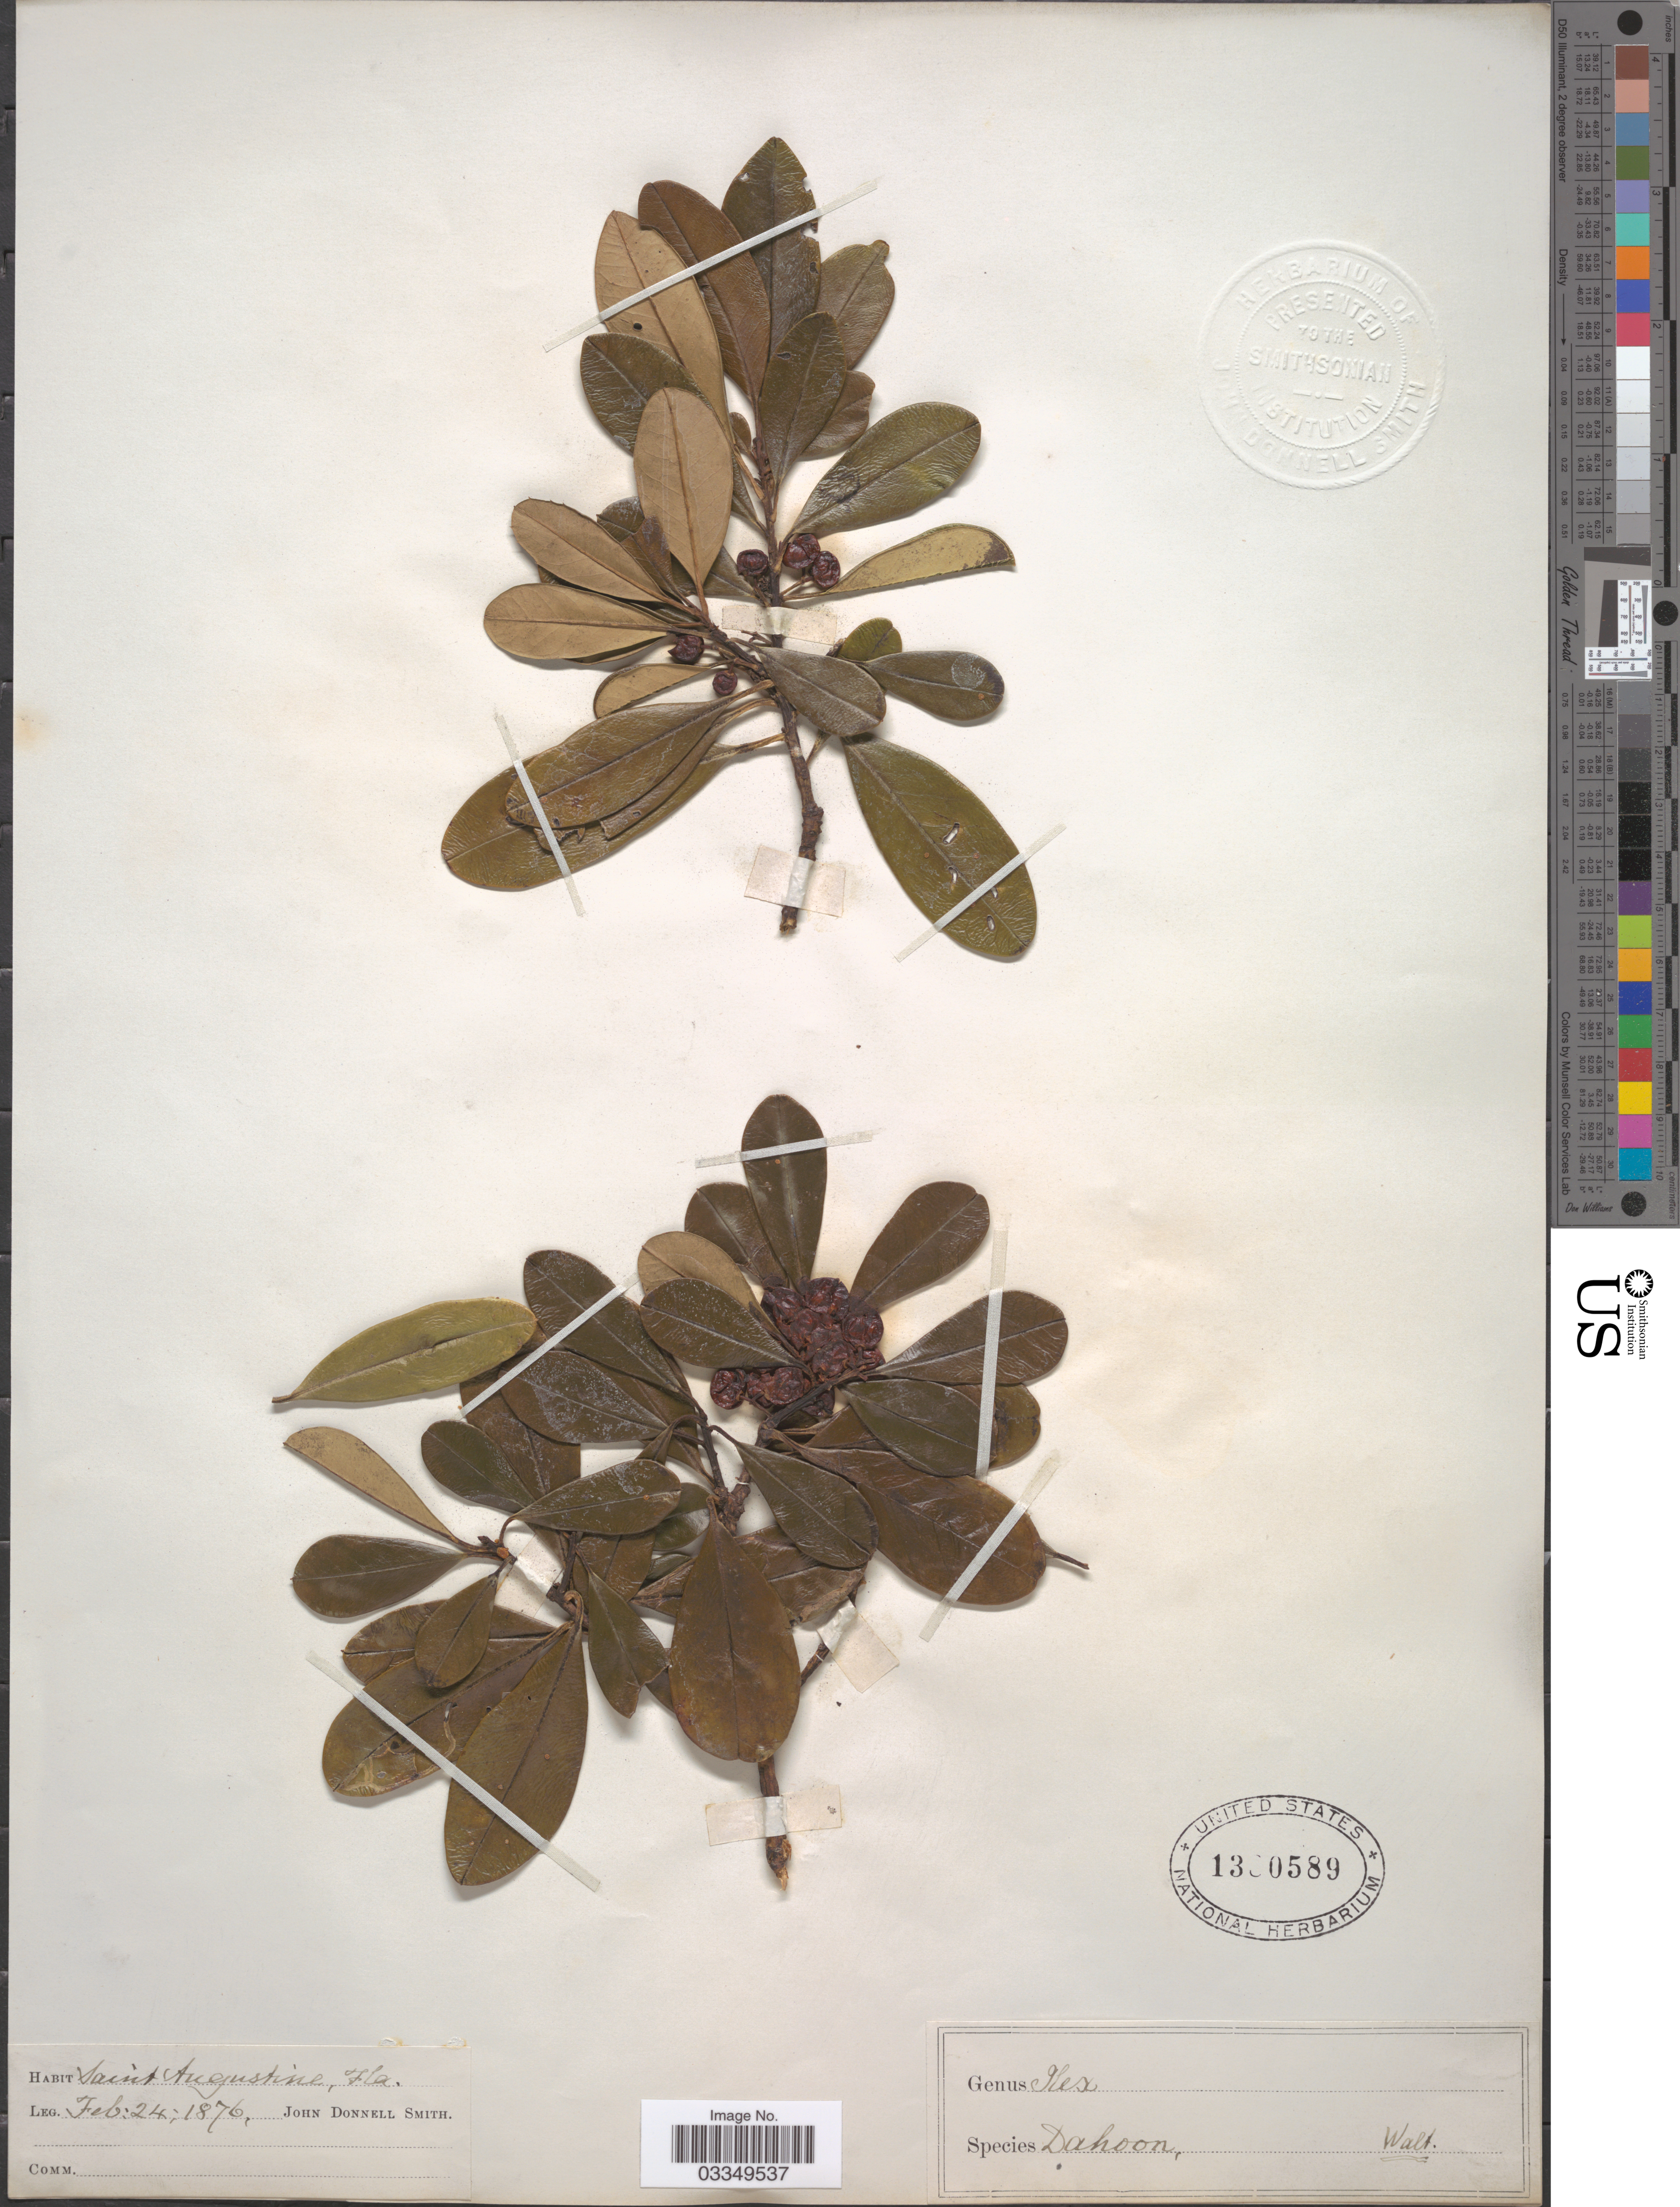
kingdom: Plantae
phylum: Tracheophyta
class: Magnoliopsida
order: Aquifoliales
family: Aquifoliaceae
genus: Ilex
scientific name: Ilex cassine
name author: L.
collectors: J. Donnell Smith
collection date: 1876-02-24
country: United States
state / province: Florida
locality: Saint Augustine.